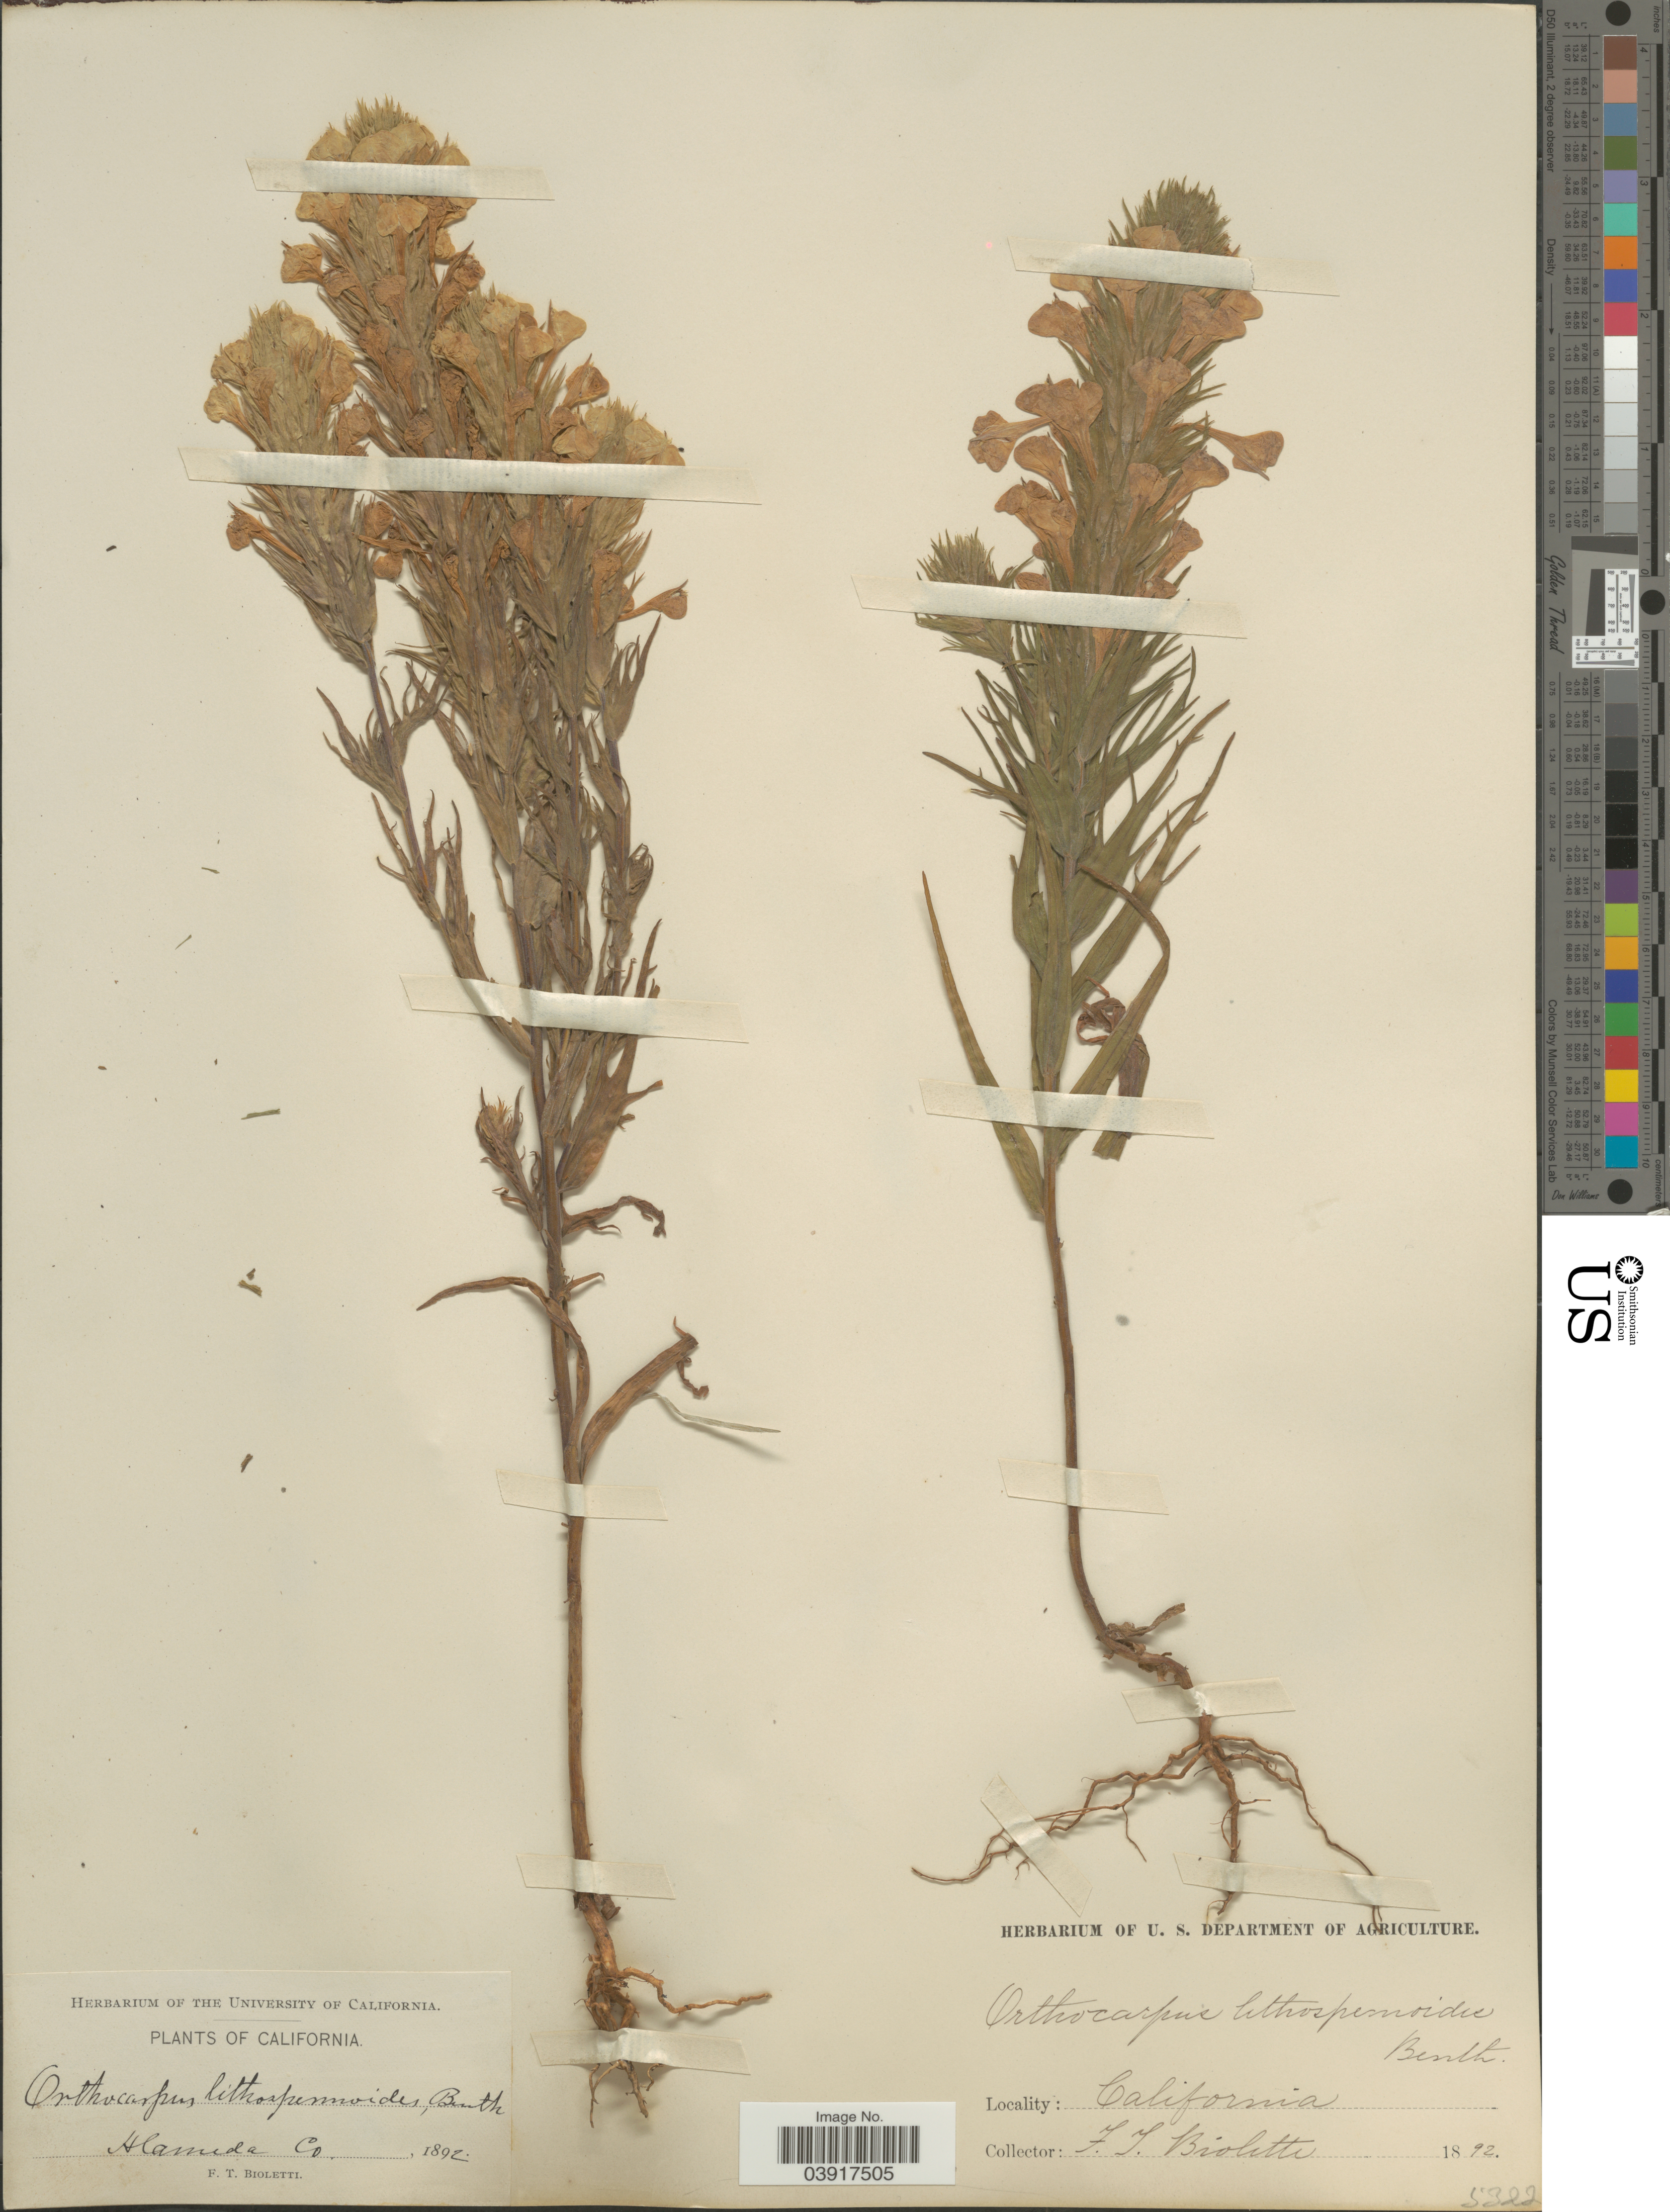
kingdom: Plantae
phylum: Tracheophyta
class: Magnoliopsida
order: Lamiales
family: Orobanchaceae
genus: Orthocarpus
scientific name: Orthocarpus lithospermoides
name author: Benth.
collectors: F. T. Bioletti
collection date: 1892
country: United States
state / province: California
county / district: Alameda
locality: Alameda Co.